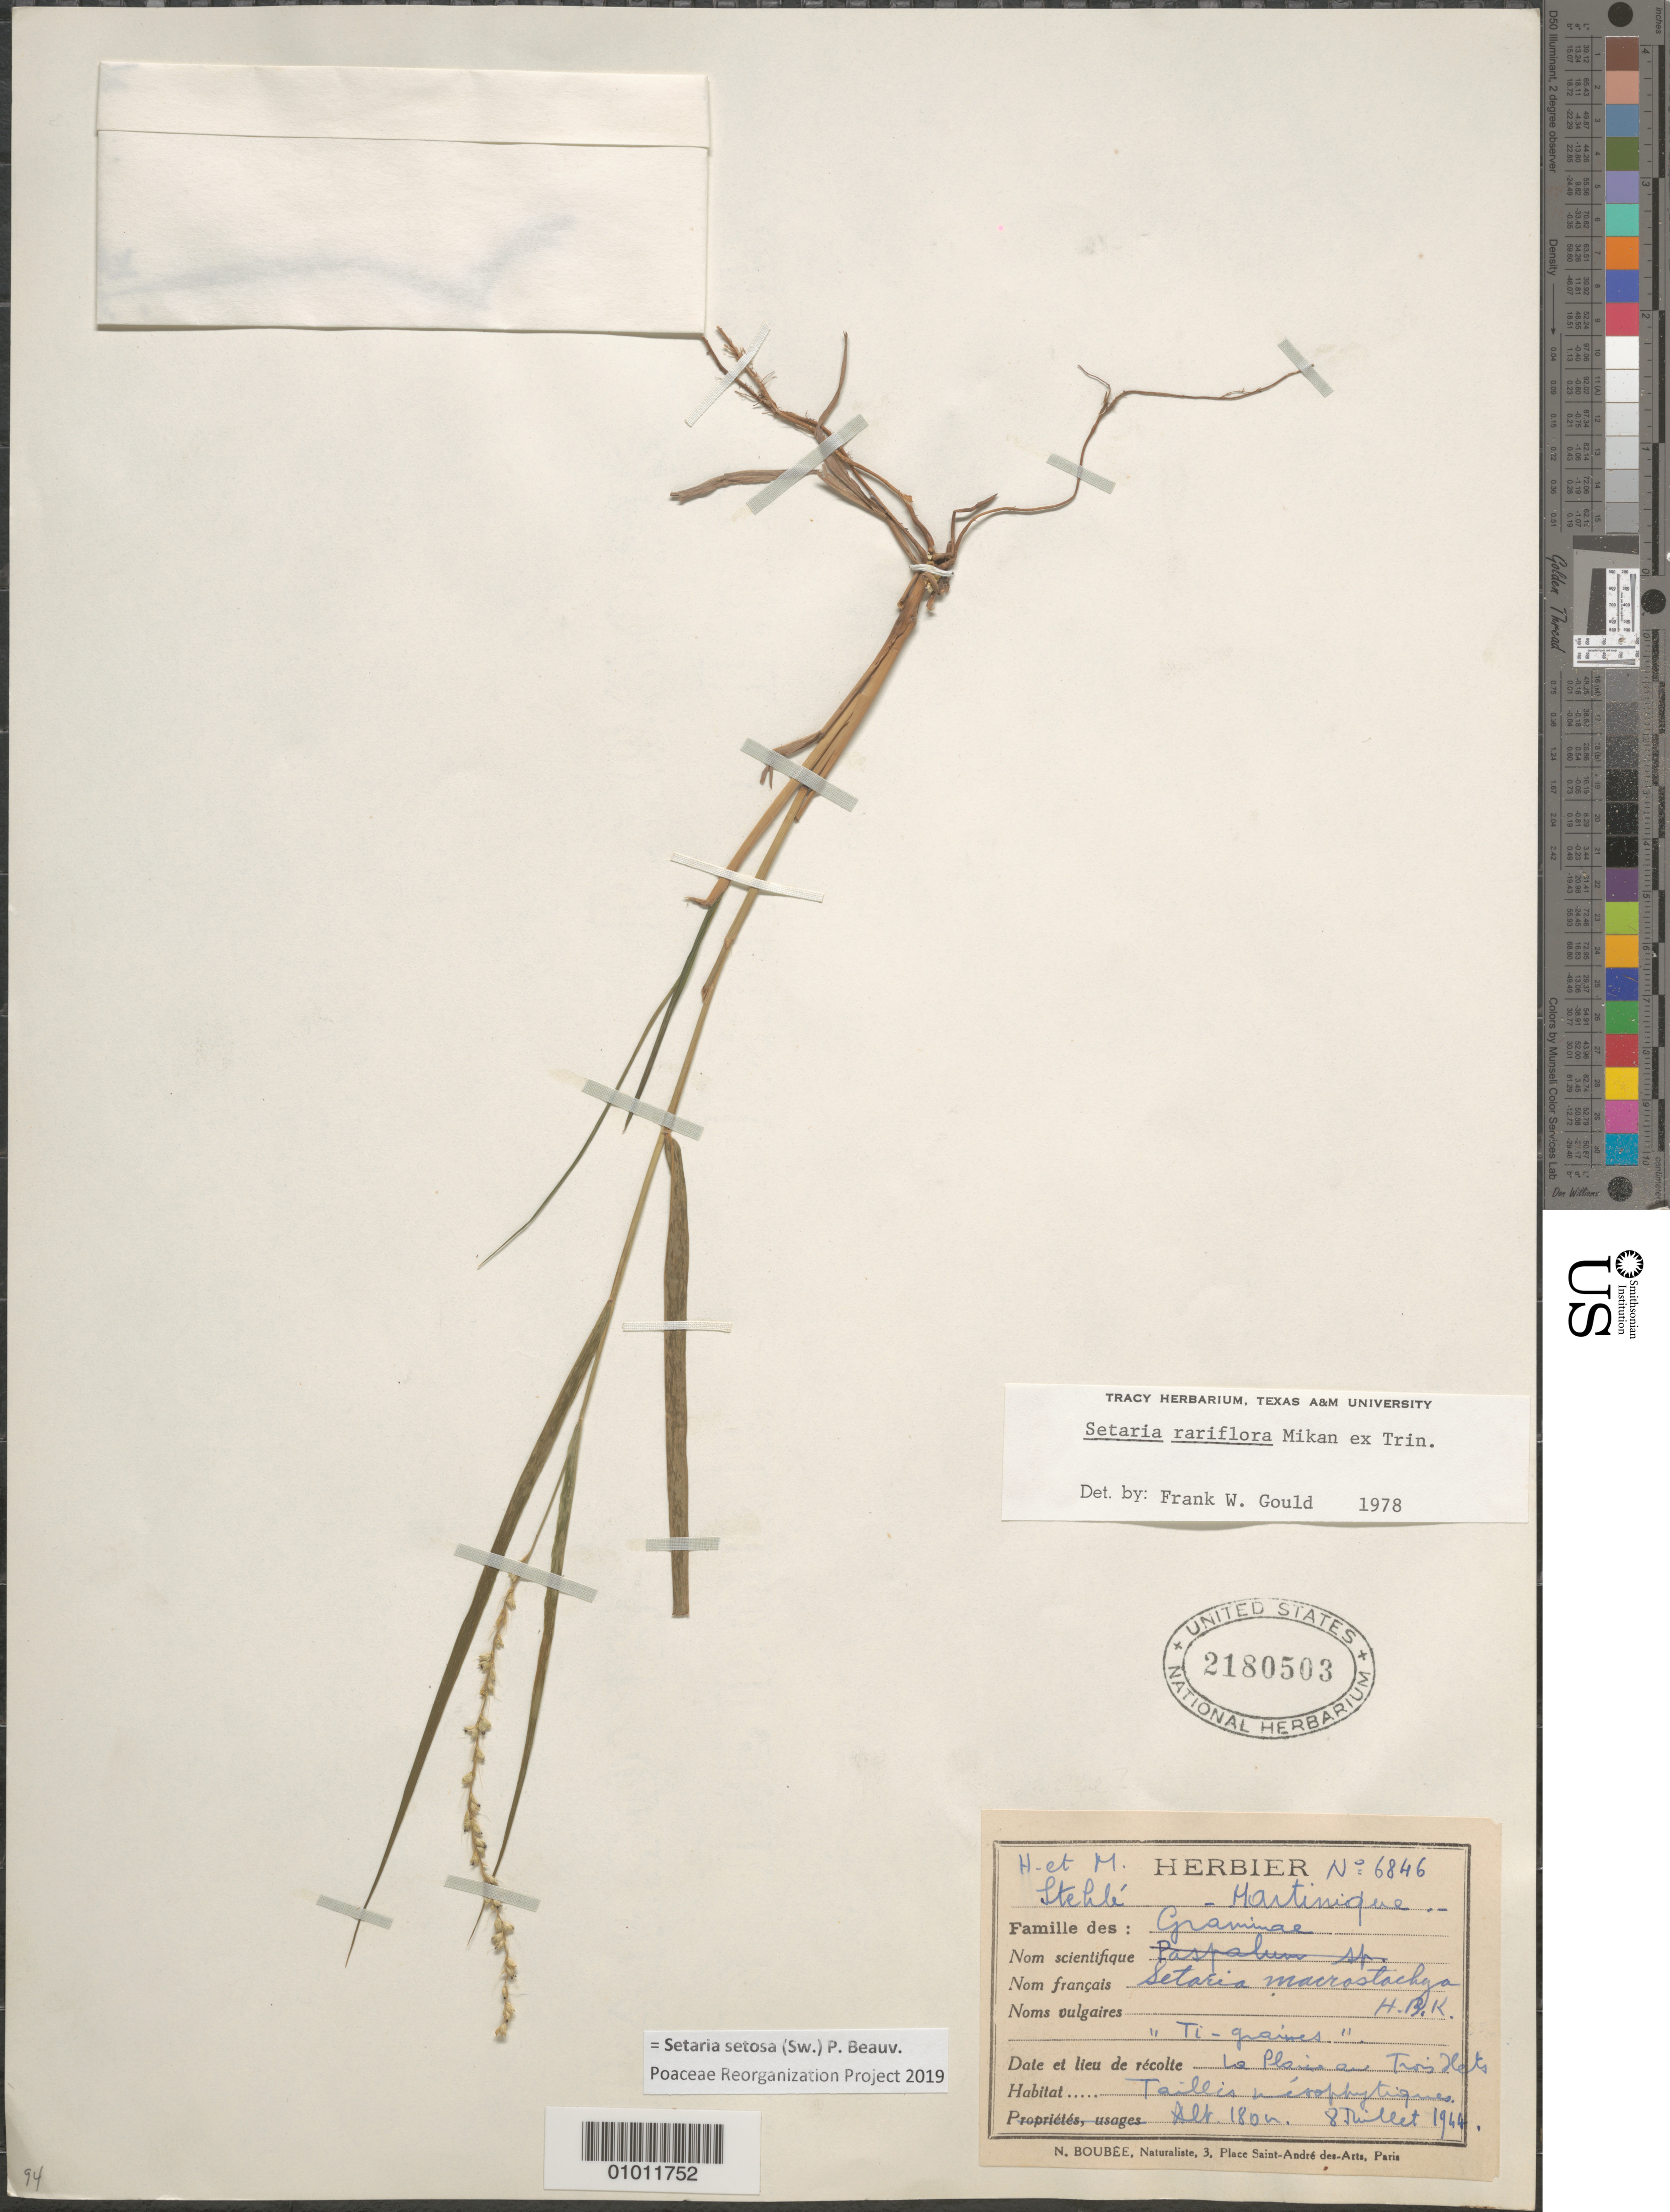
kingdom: Plantae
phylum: Tracheophyta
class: Liliopsida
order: Poales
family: Poaceae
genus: Setaria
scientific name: Setaria setosa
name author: (Sw.) P. Beauv.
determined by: Poaceae Reorganization Project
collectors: H. Stehlé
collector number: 6846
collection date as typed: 08 Jul 1944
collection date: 1944-07-08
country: Martinique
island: Martinique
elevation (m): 180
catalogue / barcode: US 2180503